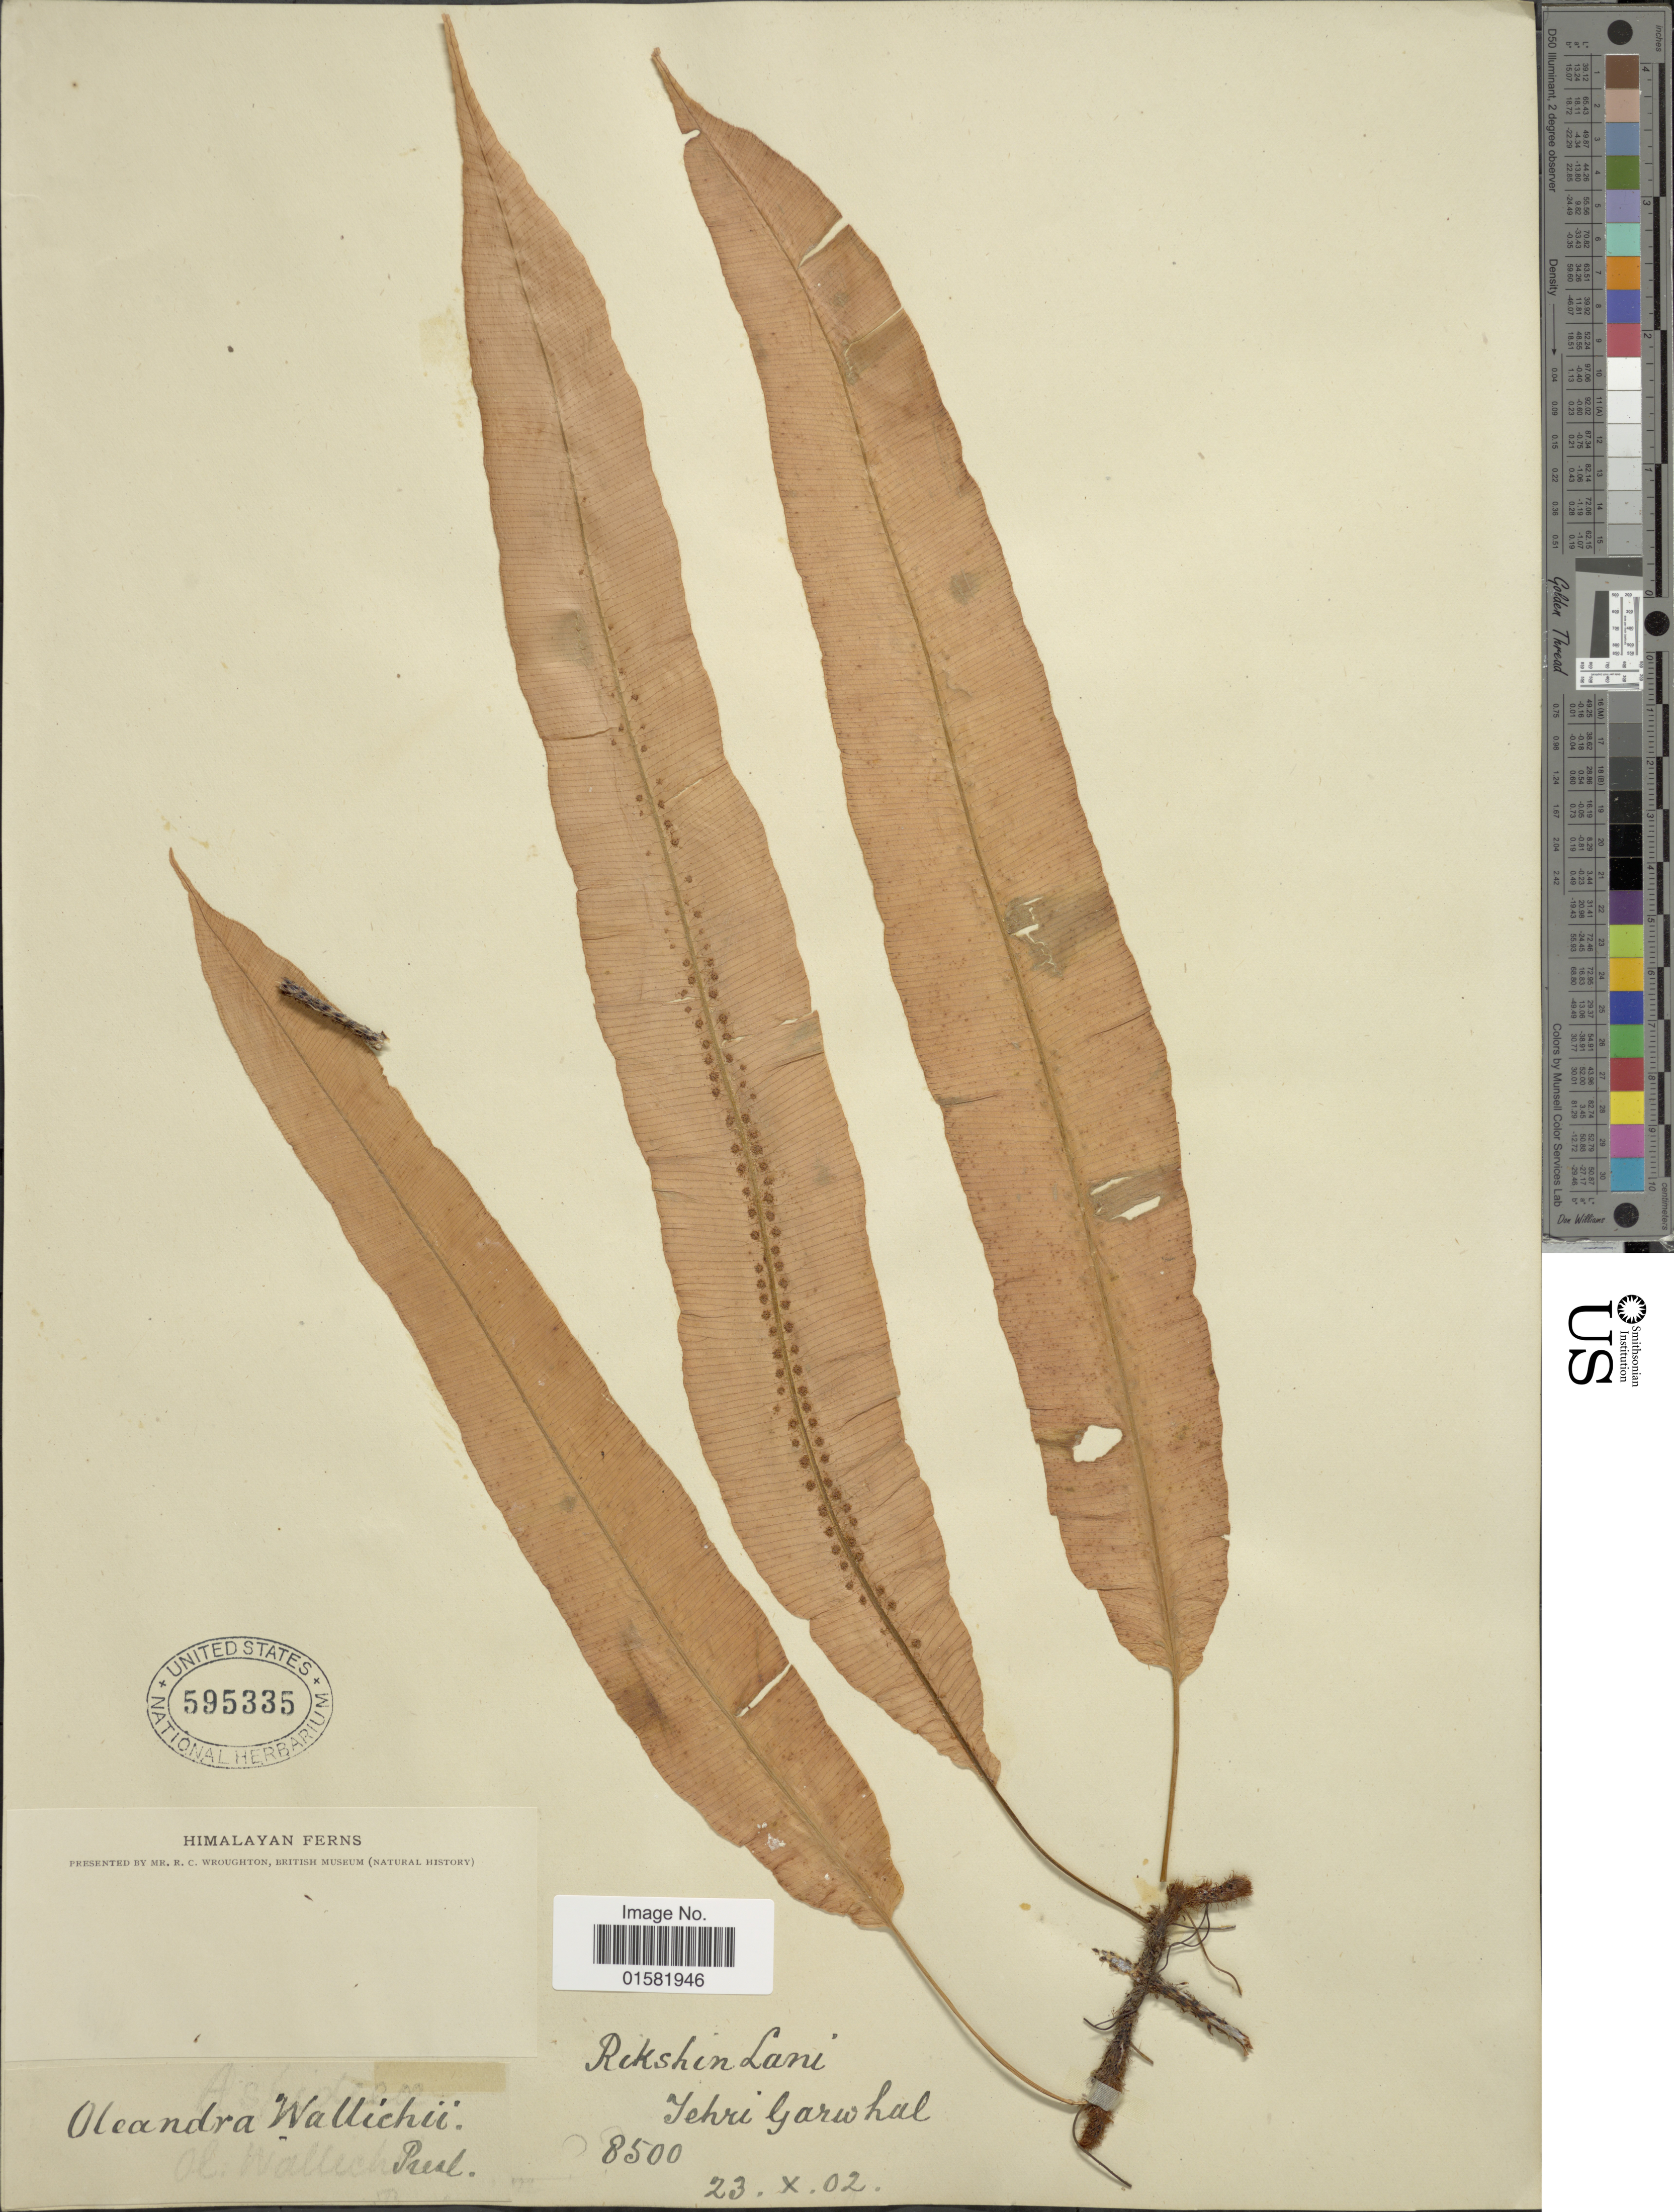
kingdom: Plantae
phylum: Tracheophyta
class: Polypodiopsida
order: Polypodiales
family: Oleandraceae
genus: Oleandra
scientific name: Oleandra wallichii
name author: (Hook.) C. Presl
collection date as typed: Transcribed d/m/y: 23/10/2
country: India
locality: Rikshinlani, Teri Garwhal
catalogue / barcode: US 595335